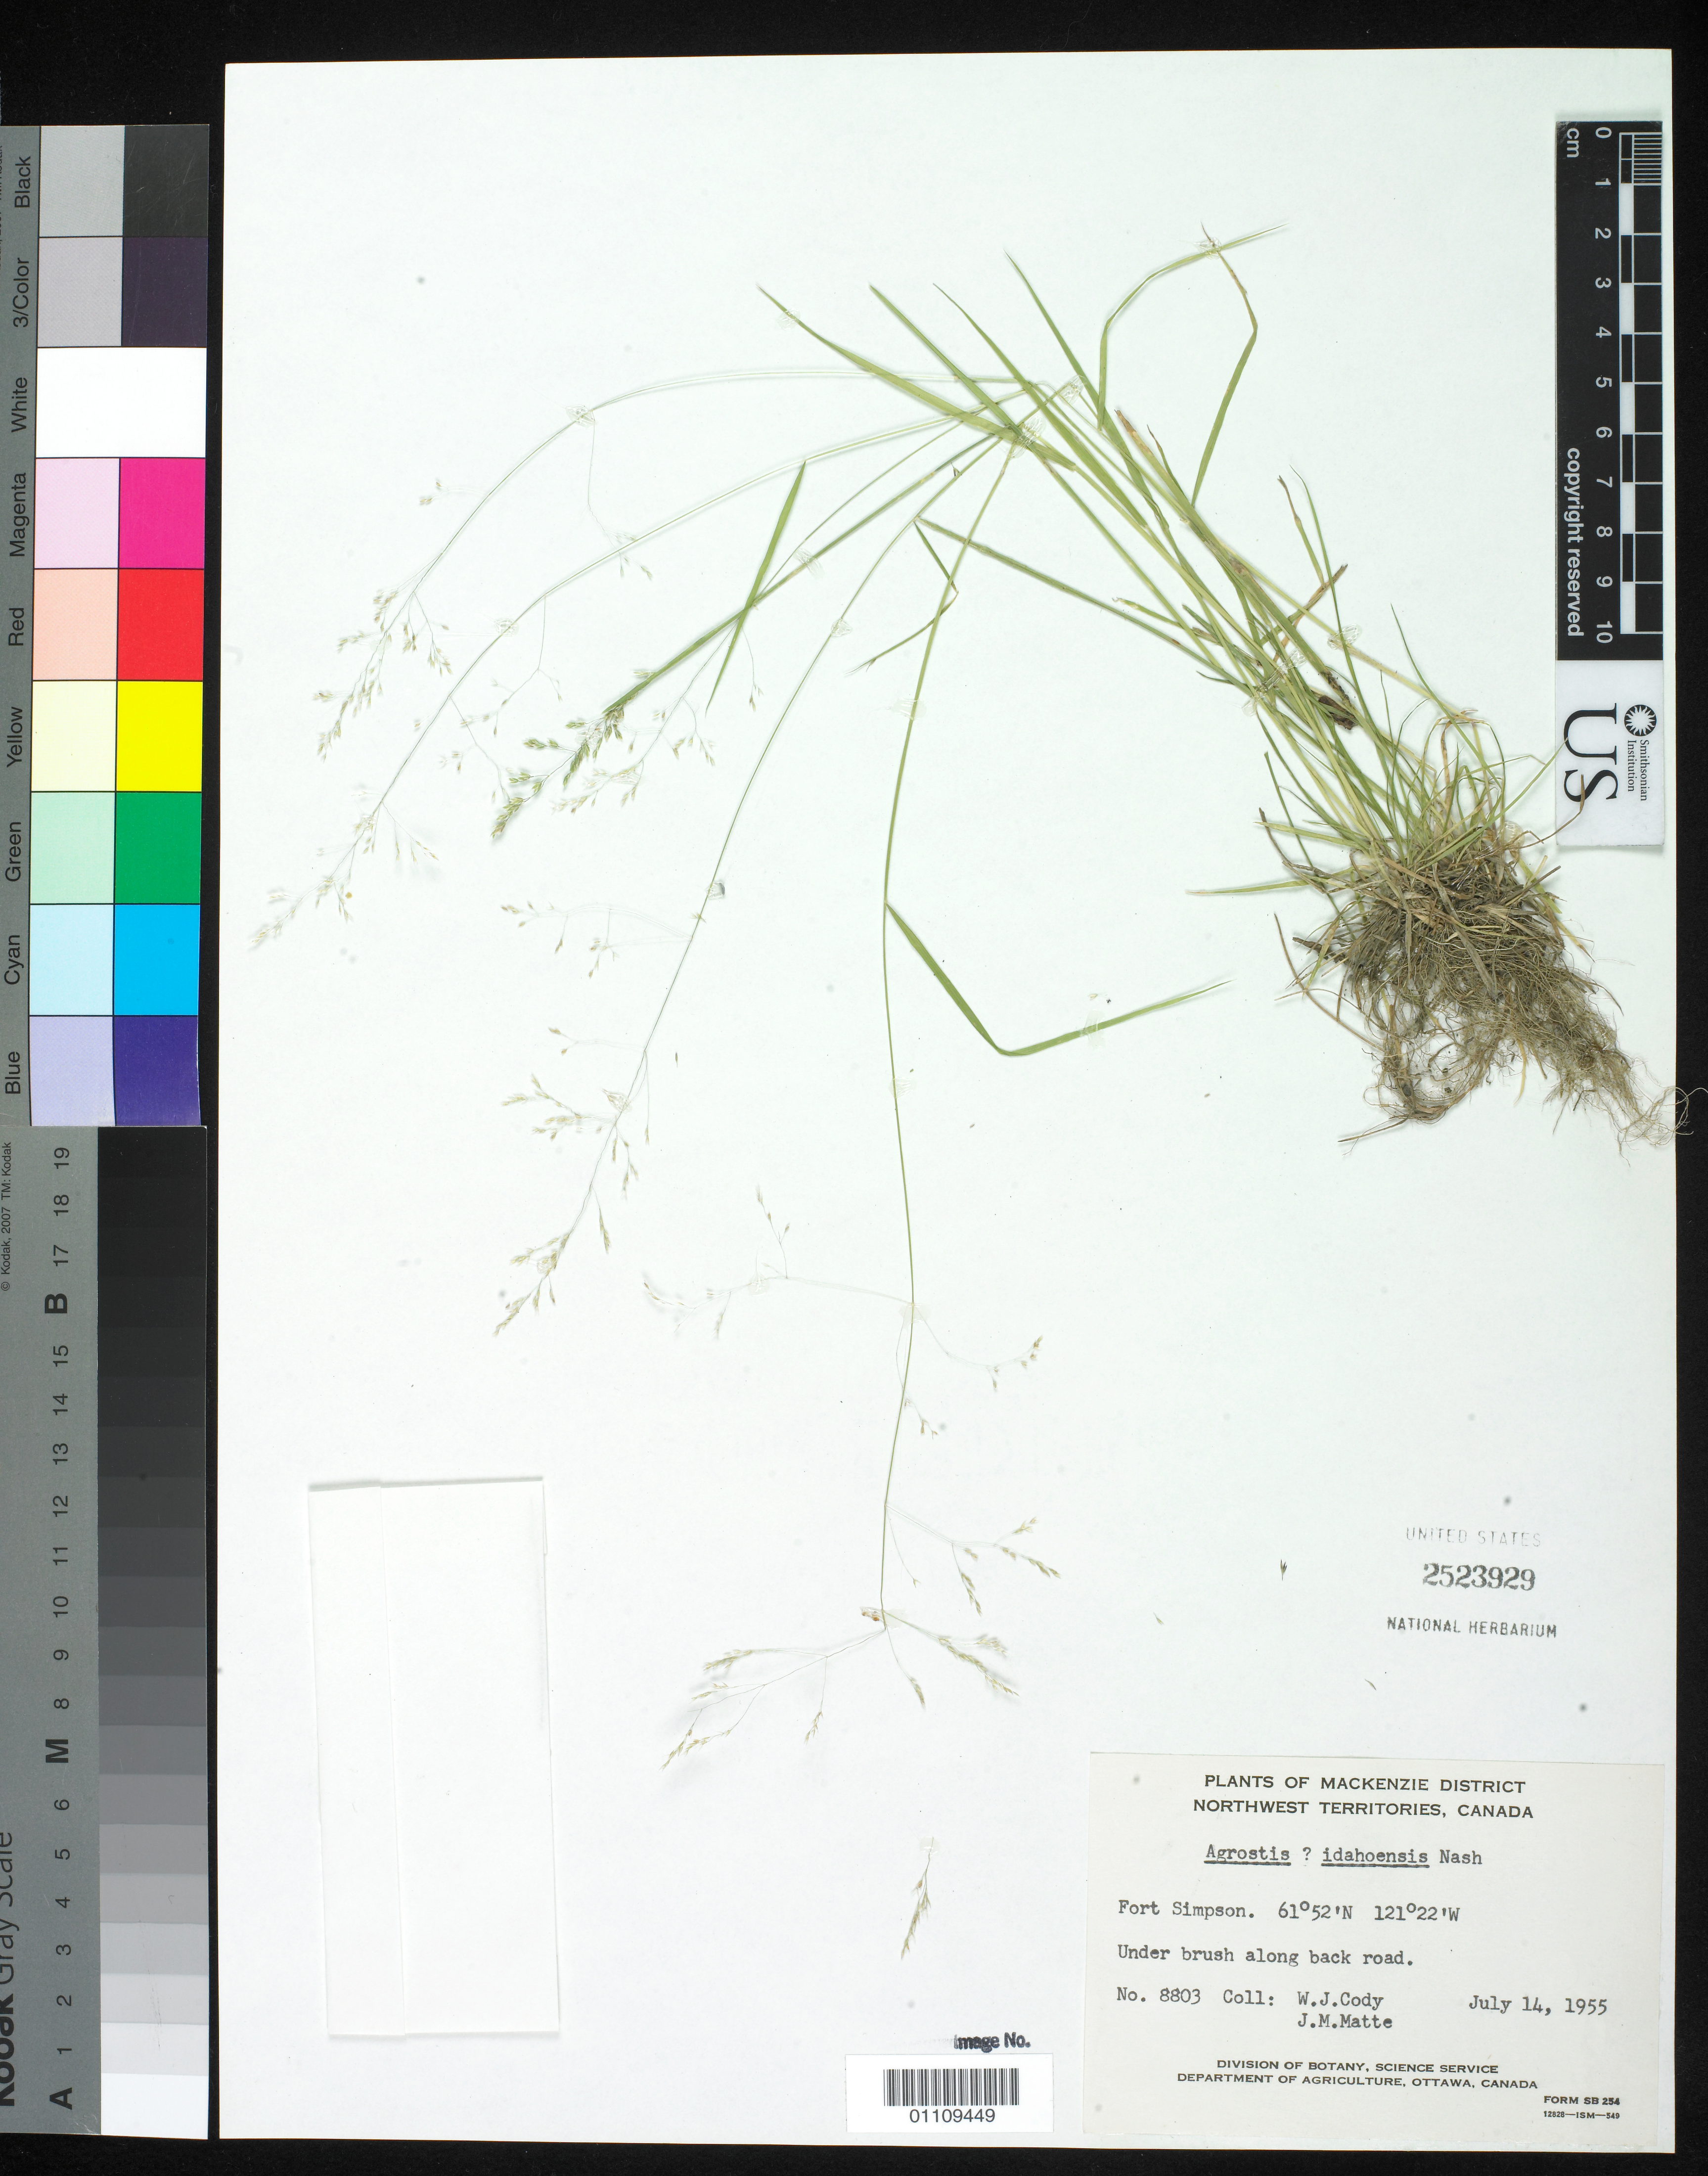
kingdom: Plantae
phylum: Tracheophyta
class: Liliopsida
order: Poales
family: Poaceae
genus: Agrostis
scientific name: Agrostis idahoensis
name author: Nash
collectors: W. Cody & J. Matte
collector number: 8803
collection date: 1955-07-14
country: Canada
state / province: Northwest Territories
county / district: Mackenzie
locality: Fort Simpson.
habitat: Under brush.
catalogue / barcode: US 2523929